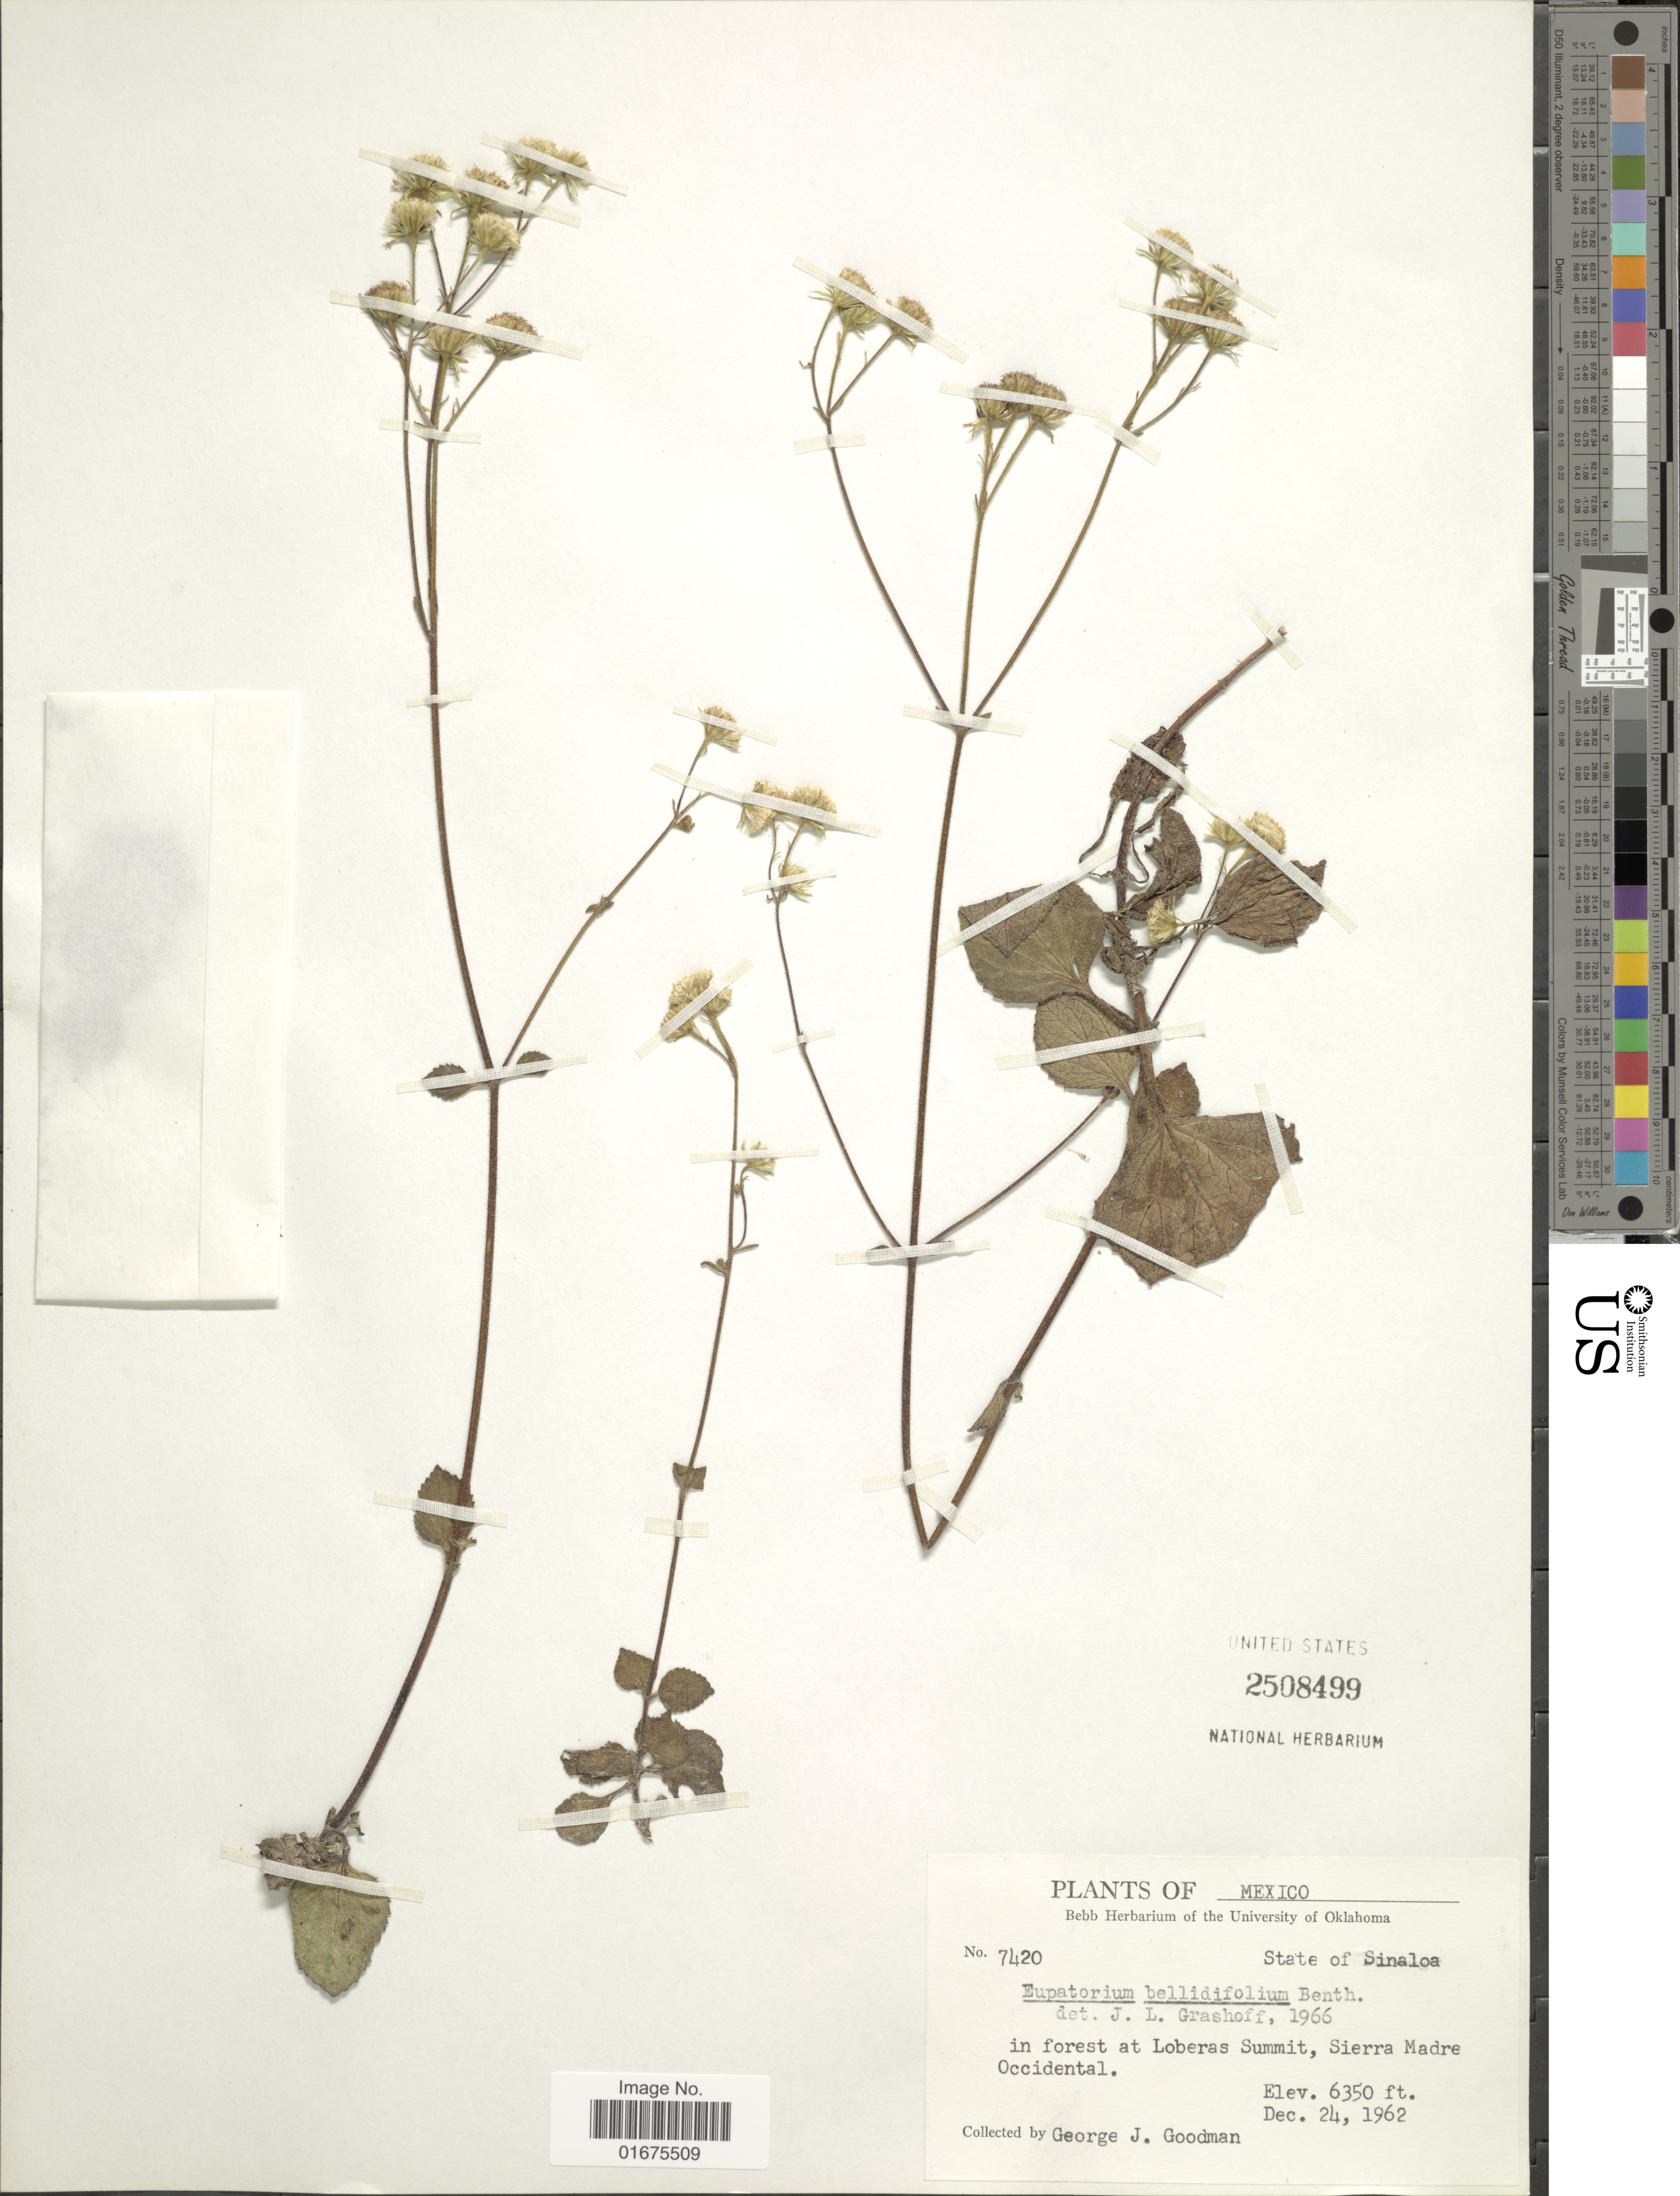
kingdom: Plantae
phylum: Tracheophyta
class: Magnoliopsida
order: Asterales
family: Asteraceae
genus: Ageratina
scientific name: Ageratina bellidifolia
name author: (Benth.) R.M. King & H. Rob.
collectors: G. J. Goodman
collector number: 7420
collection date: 1962-12-24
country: Mexico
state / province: Sinaloa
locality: In forest at Loberas Summit, Sierra Madre Occidental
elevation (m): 1935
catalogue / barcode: US 2508499